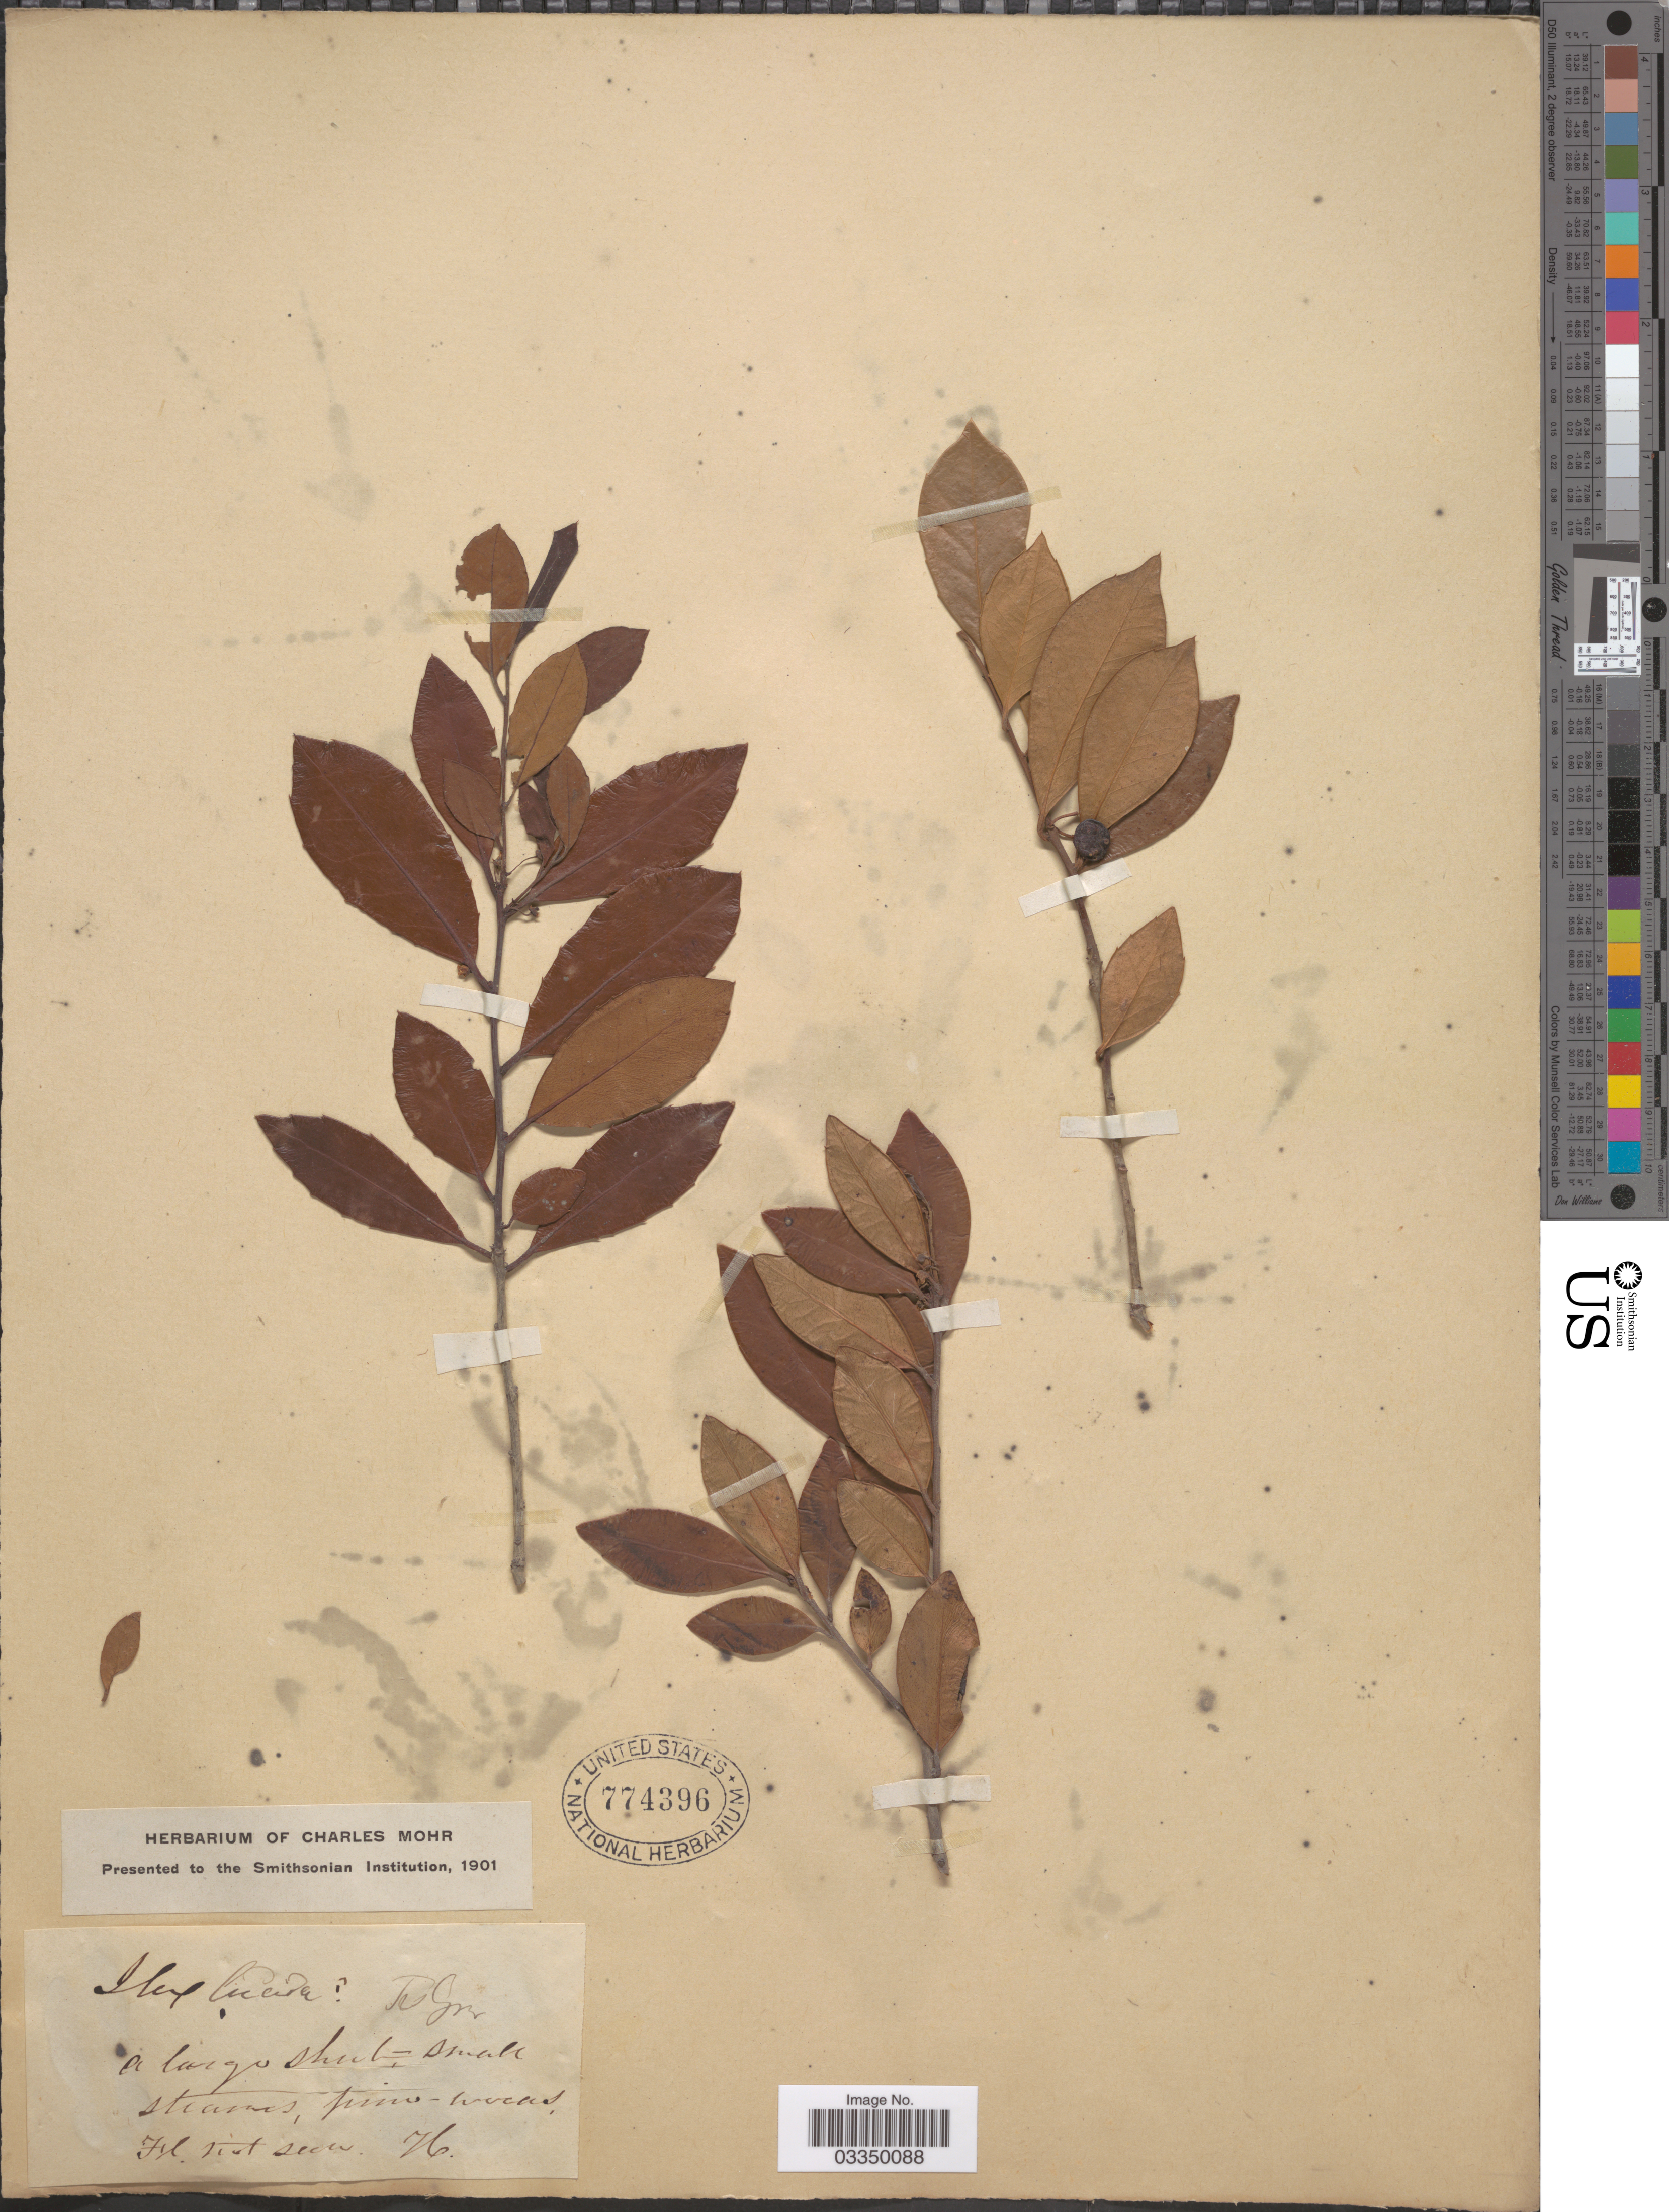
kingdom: Plantae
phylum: Tracheophyta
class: Magnoliopsida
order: Aquifoliales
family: Aquifoliaceae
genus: Ilex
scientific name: Ilex lucida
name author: Torr. & A. Gray ex S. Watson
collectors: ex herb. Charles Mohr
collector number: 76?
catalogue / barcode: US 774396